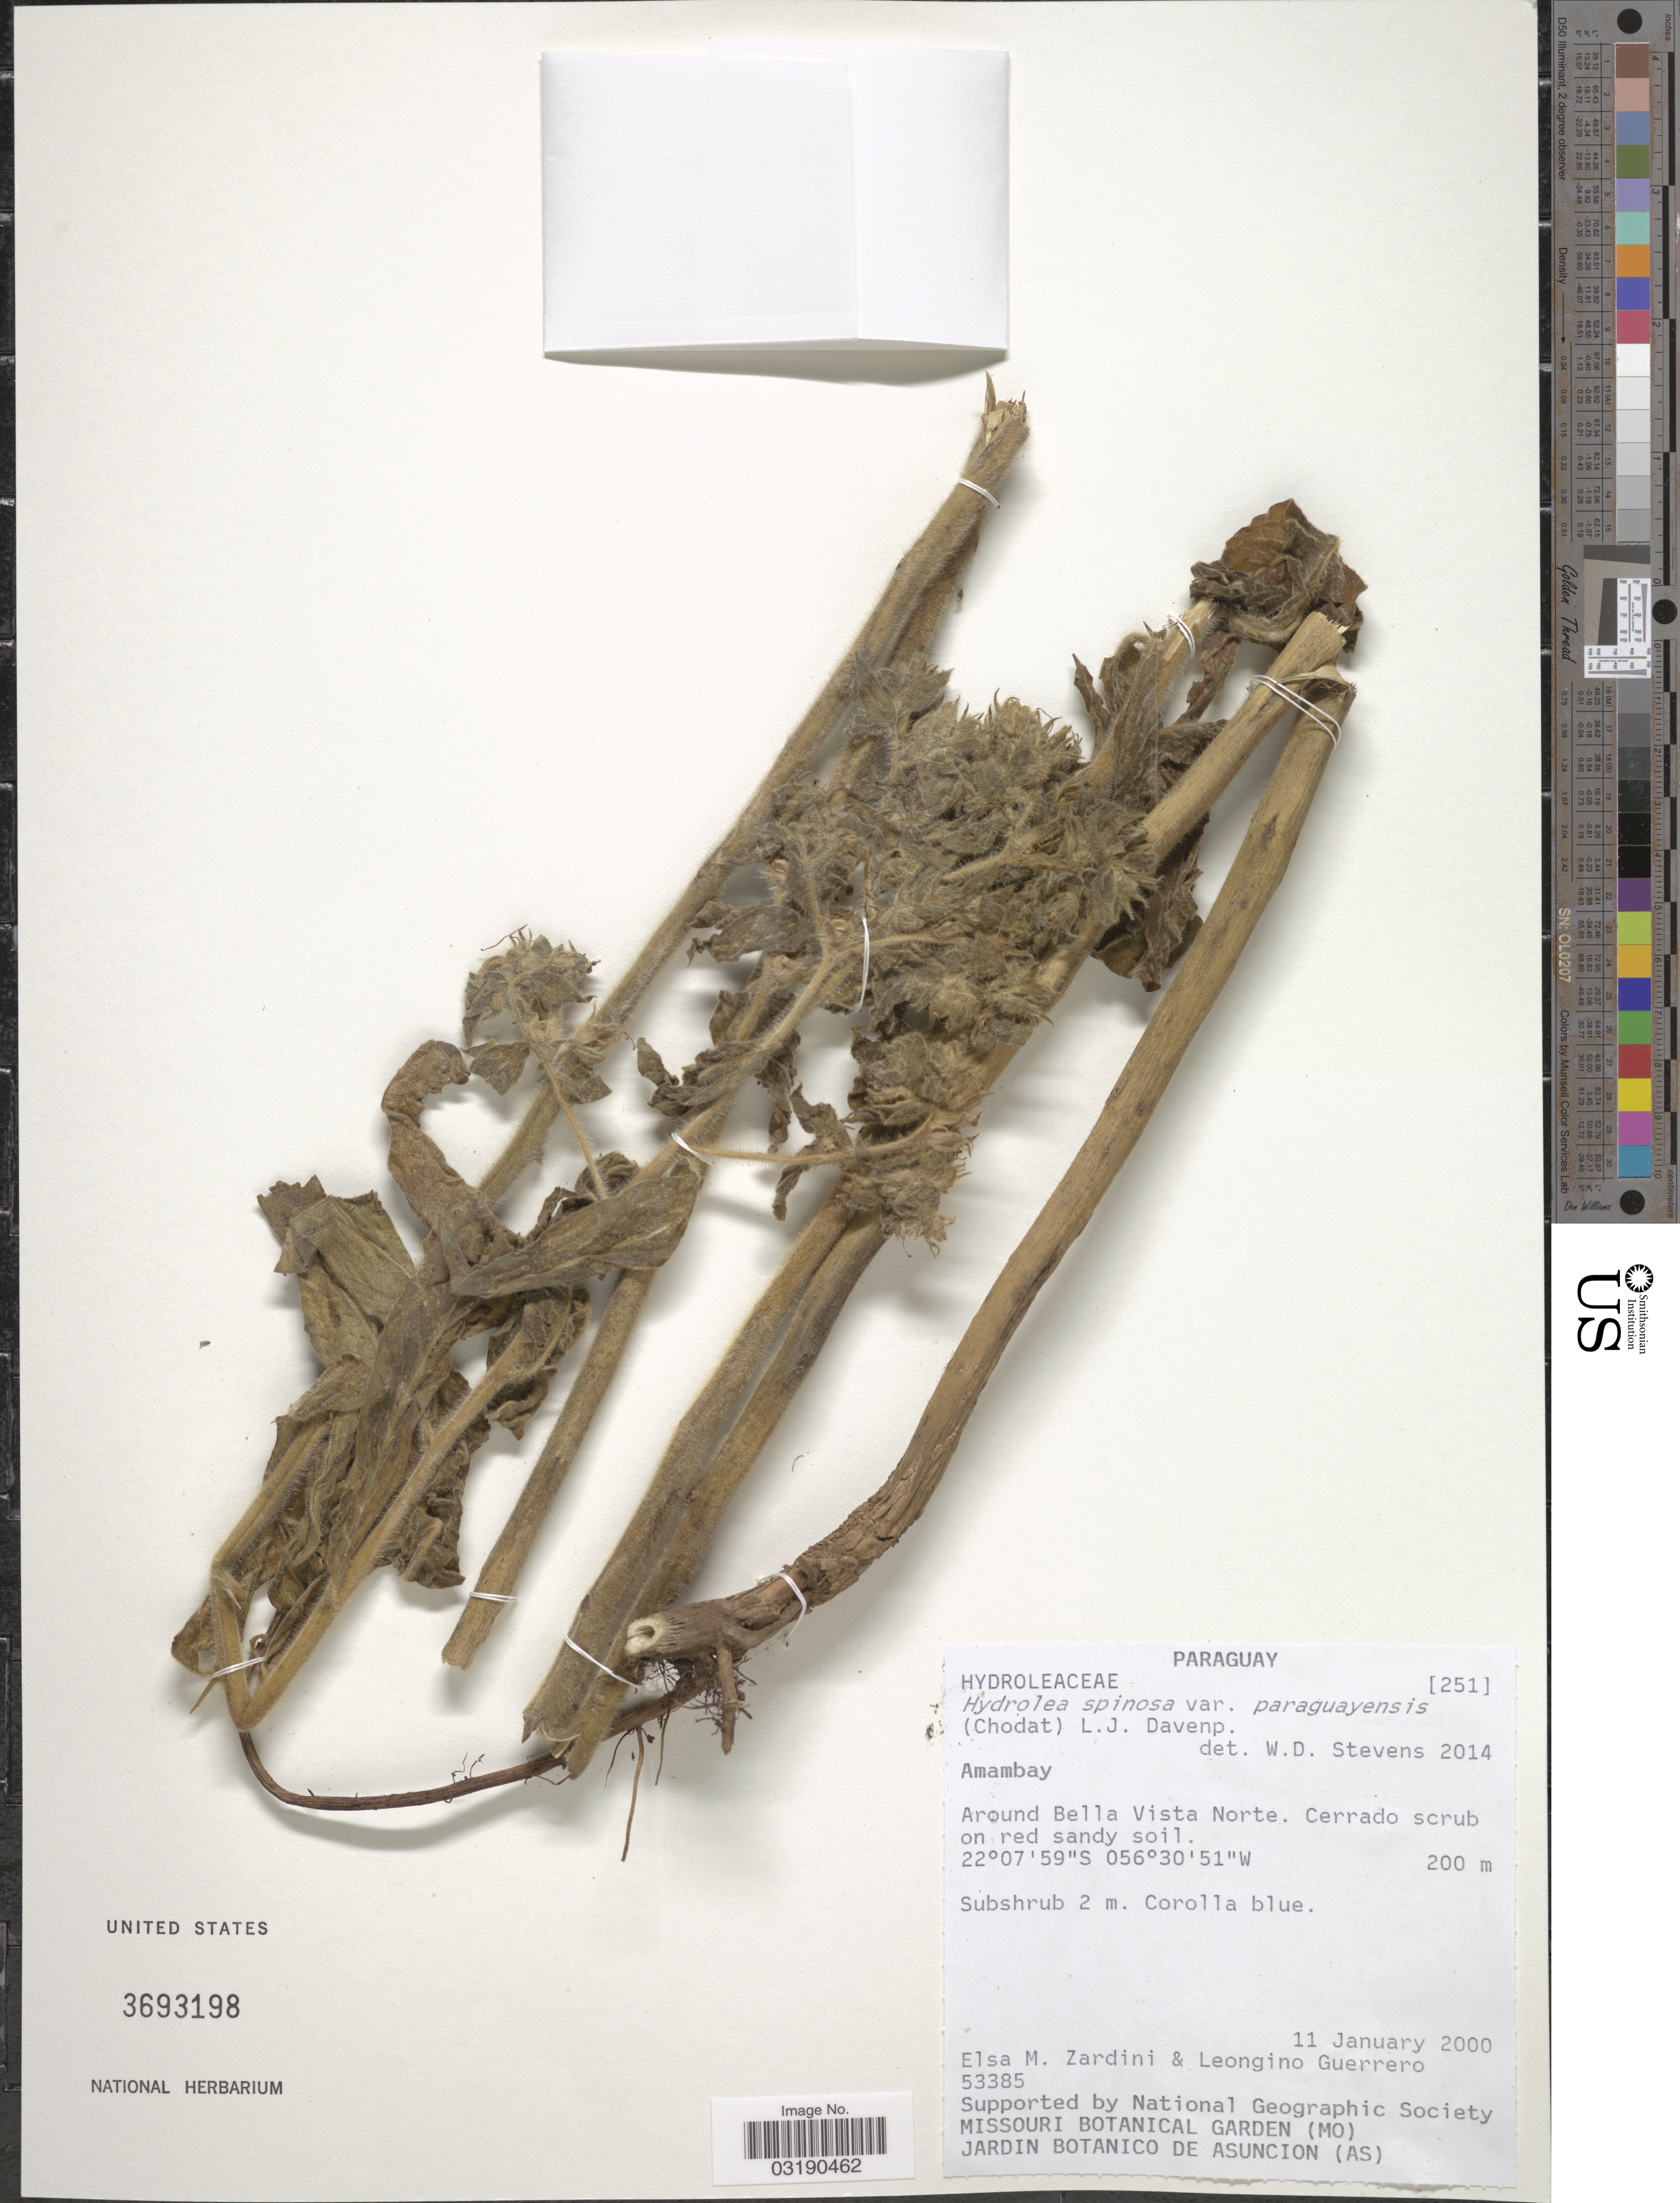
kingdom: Plantae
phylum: Tracheophyta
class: Magnoliopsida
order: Solanales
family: Hydroleaceae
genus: Hydrolea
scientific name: Hydrolea spinosa var. paraguayensis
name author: (Chodat) L.J. Davenp.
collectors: E. M. Zardini & L. Guerrero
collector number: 53385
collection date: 2000-01-11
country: Paraguay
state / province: Amambay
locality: Around Bella Vista Norte.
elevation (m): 200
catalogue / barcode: US 3693198